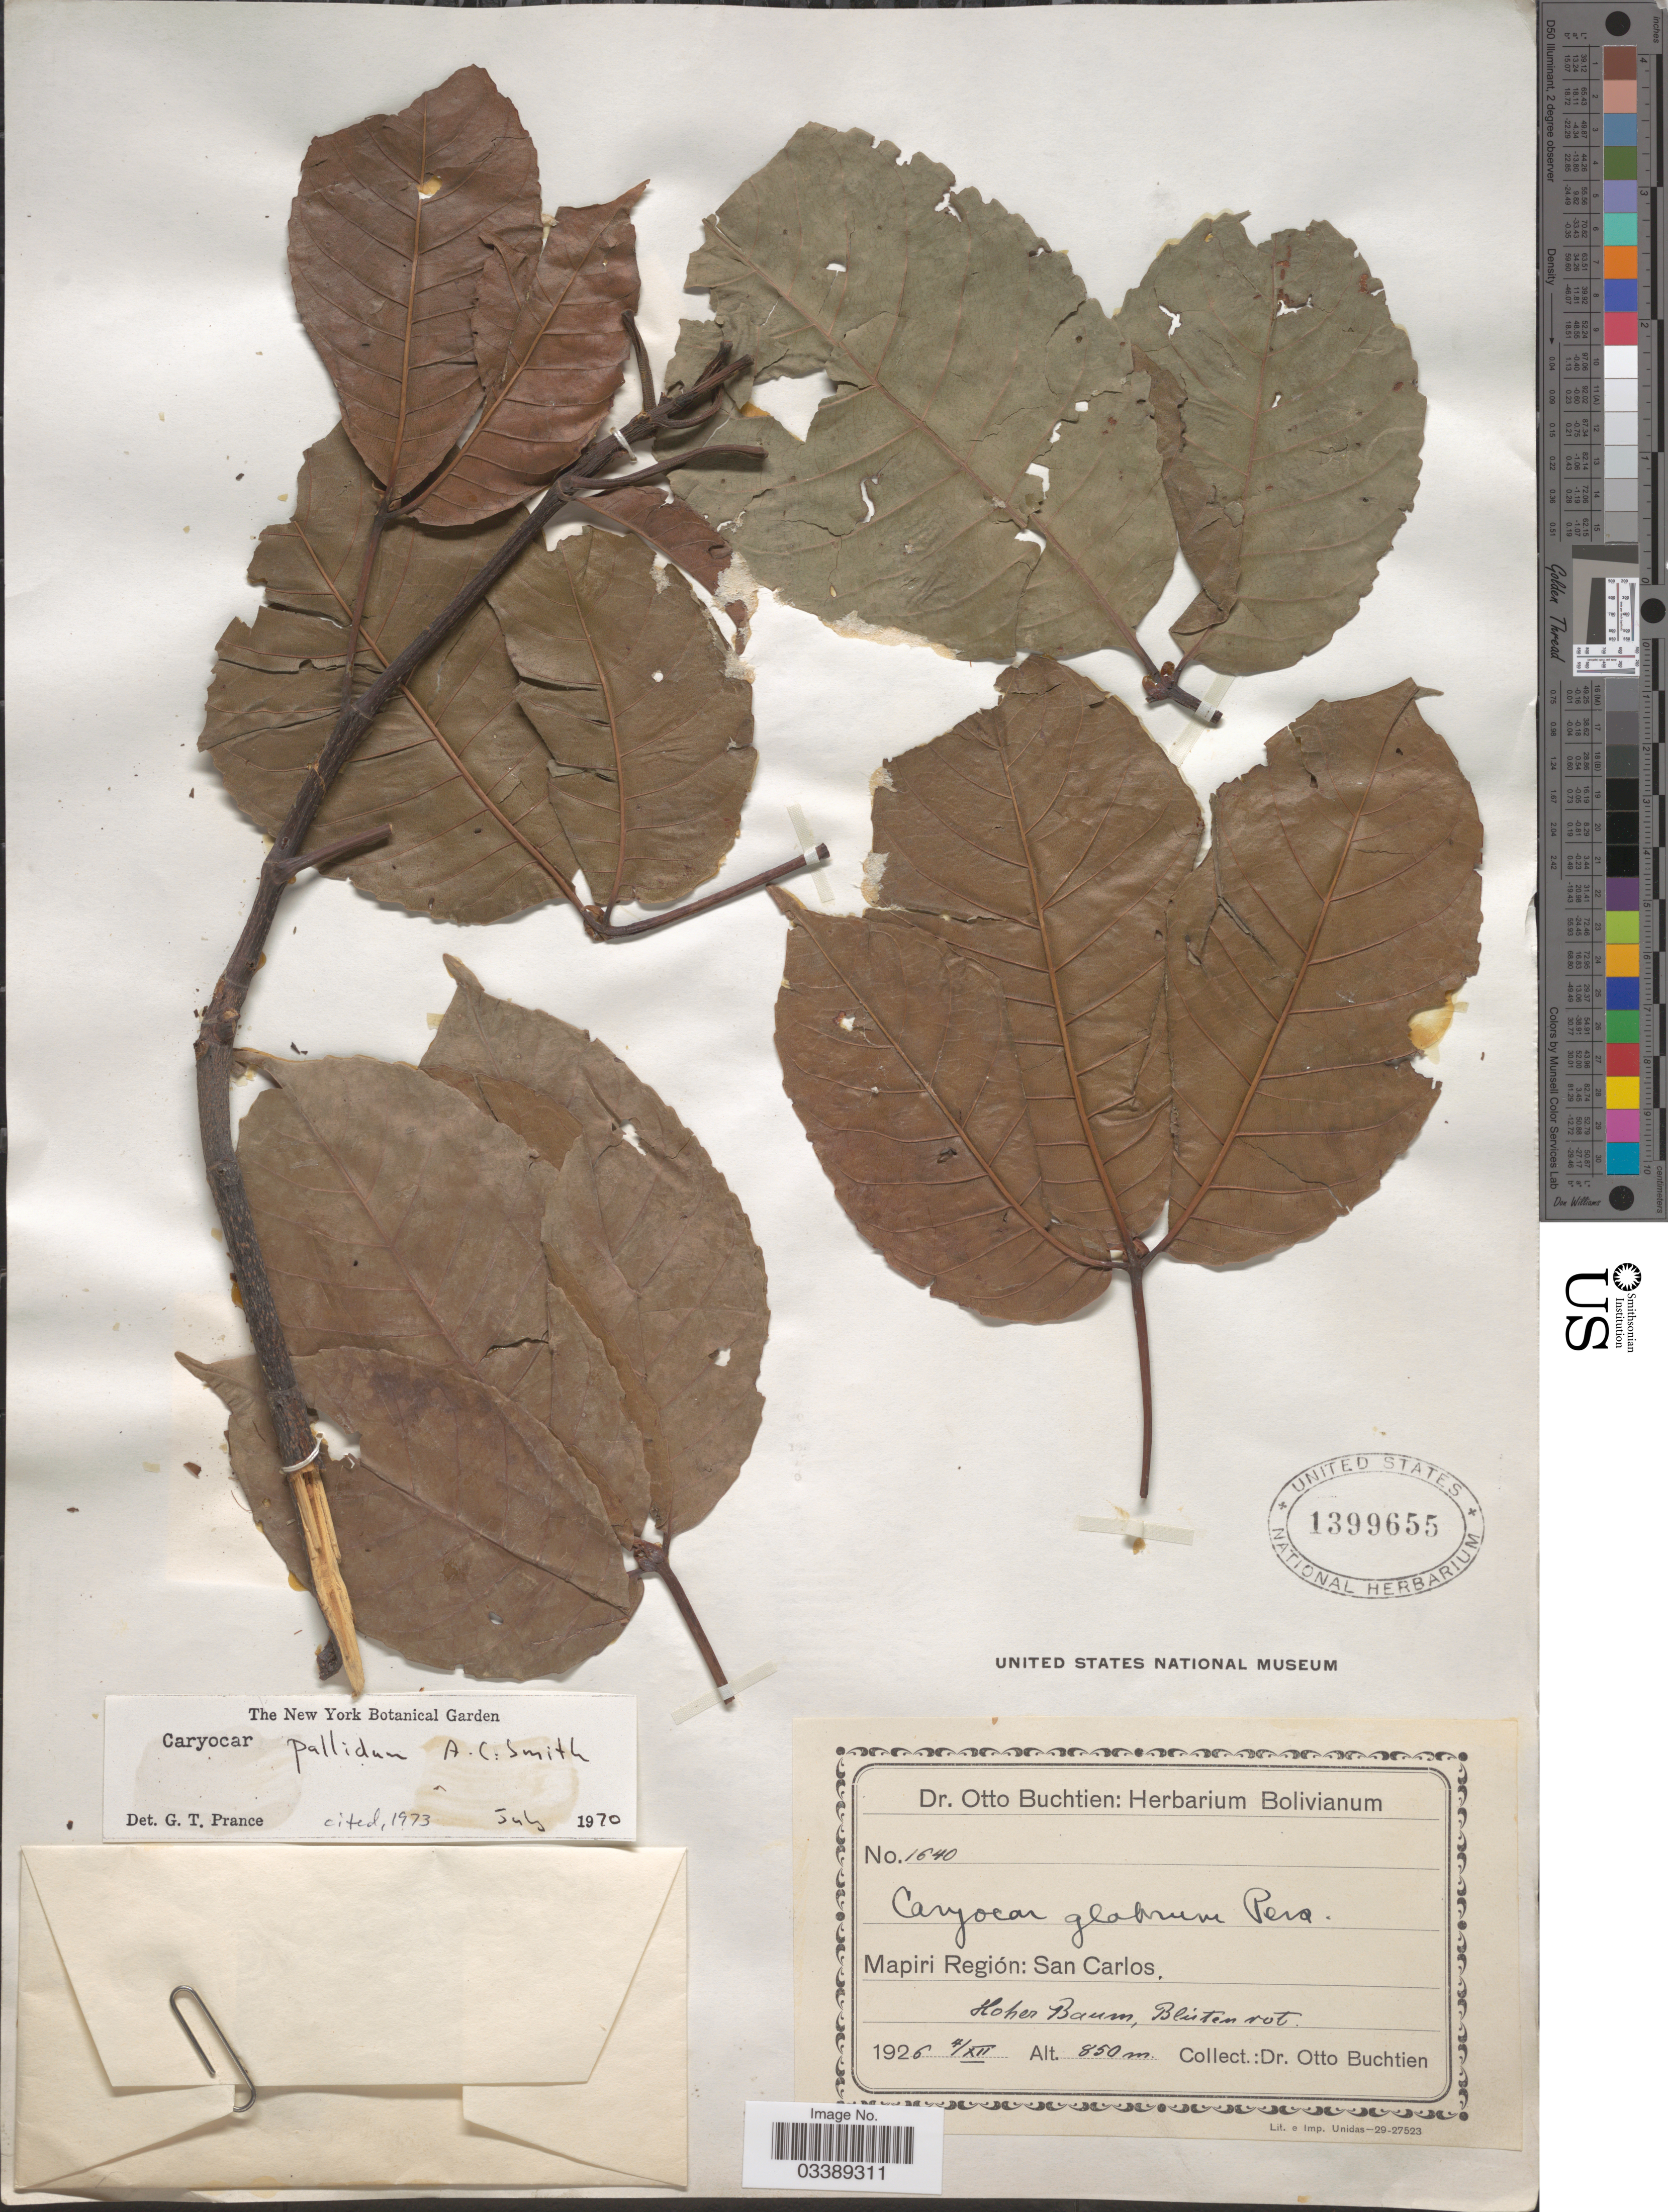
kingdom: Plantae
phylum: Tracheophyta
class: Magnoliopsida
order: Malpighiales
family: Caryocaraceae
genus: Caryocar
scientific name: Caryocar pallidum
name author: A.C. Sm.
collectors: O. Buchtien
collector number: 1640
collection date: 1926-12-04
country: Bolivia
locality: Mapiri Región: San Carlos.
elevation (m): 850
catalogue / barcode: US 1399655